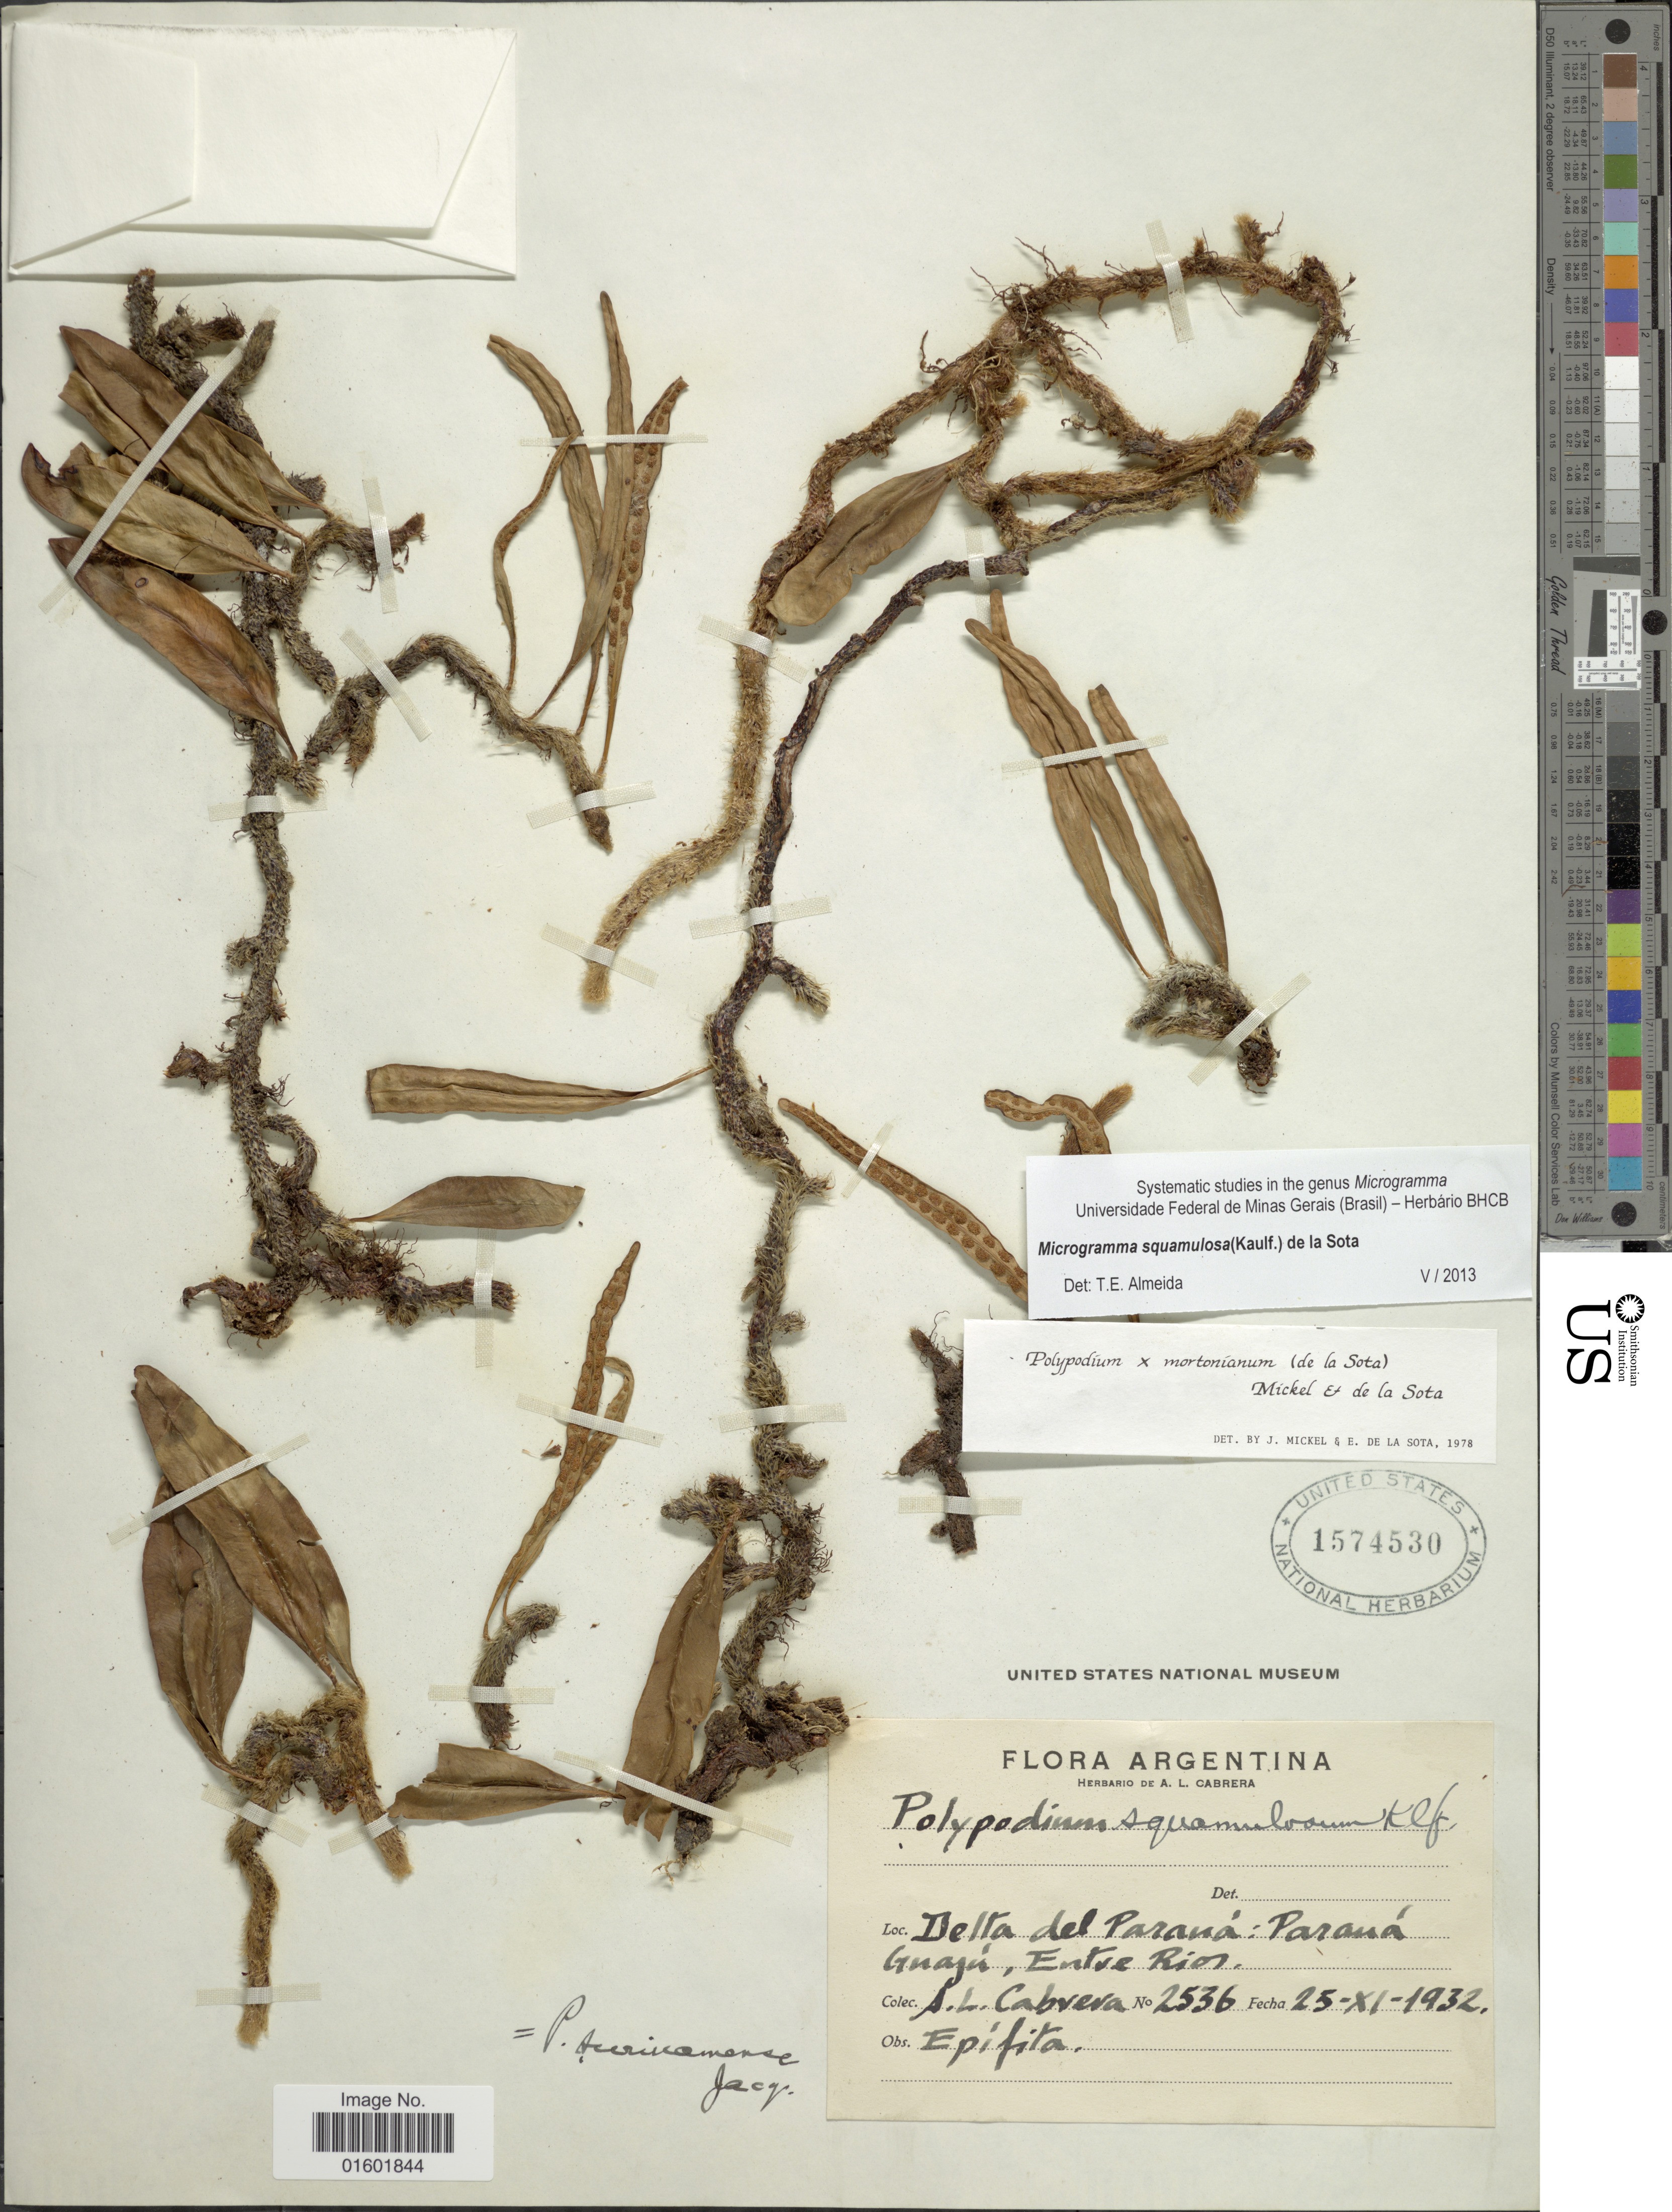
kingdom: Plantae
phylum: Tracheophyta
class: Polypodiopsida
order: Polypodiales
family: Polypodiaceae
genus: Microgramma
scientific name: Microgramma squamulosa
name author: (Kaulf.) Sota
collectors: A. L. Cabrera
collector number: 2536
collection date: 1932-11-25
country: Argentina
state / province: Entre Rios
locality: Delta del Parana: Parana Guaju, Entre Rios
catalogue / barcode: US 1574530